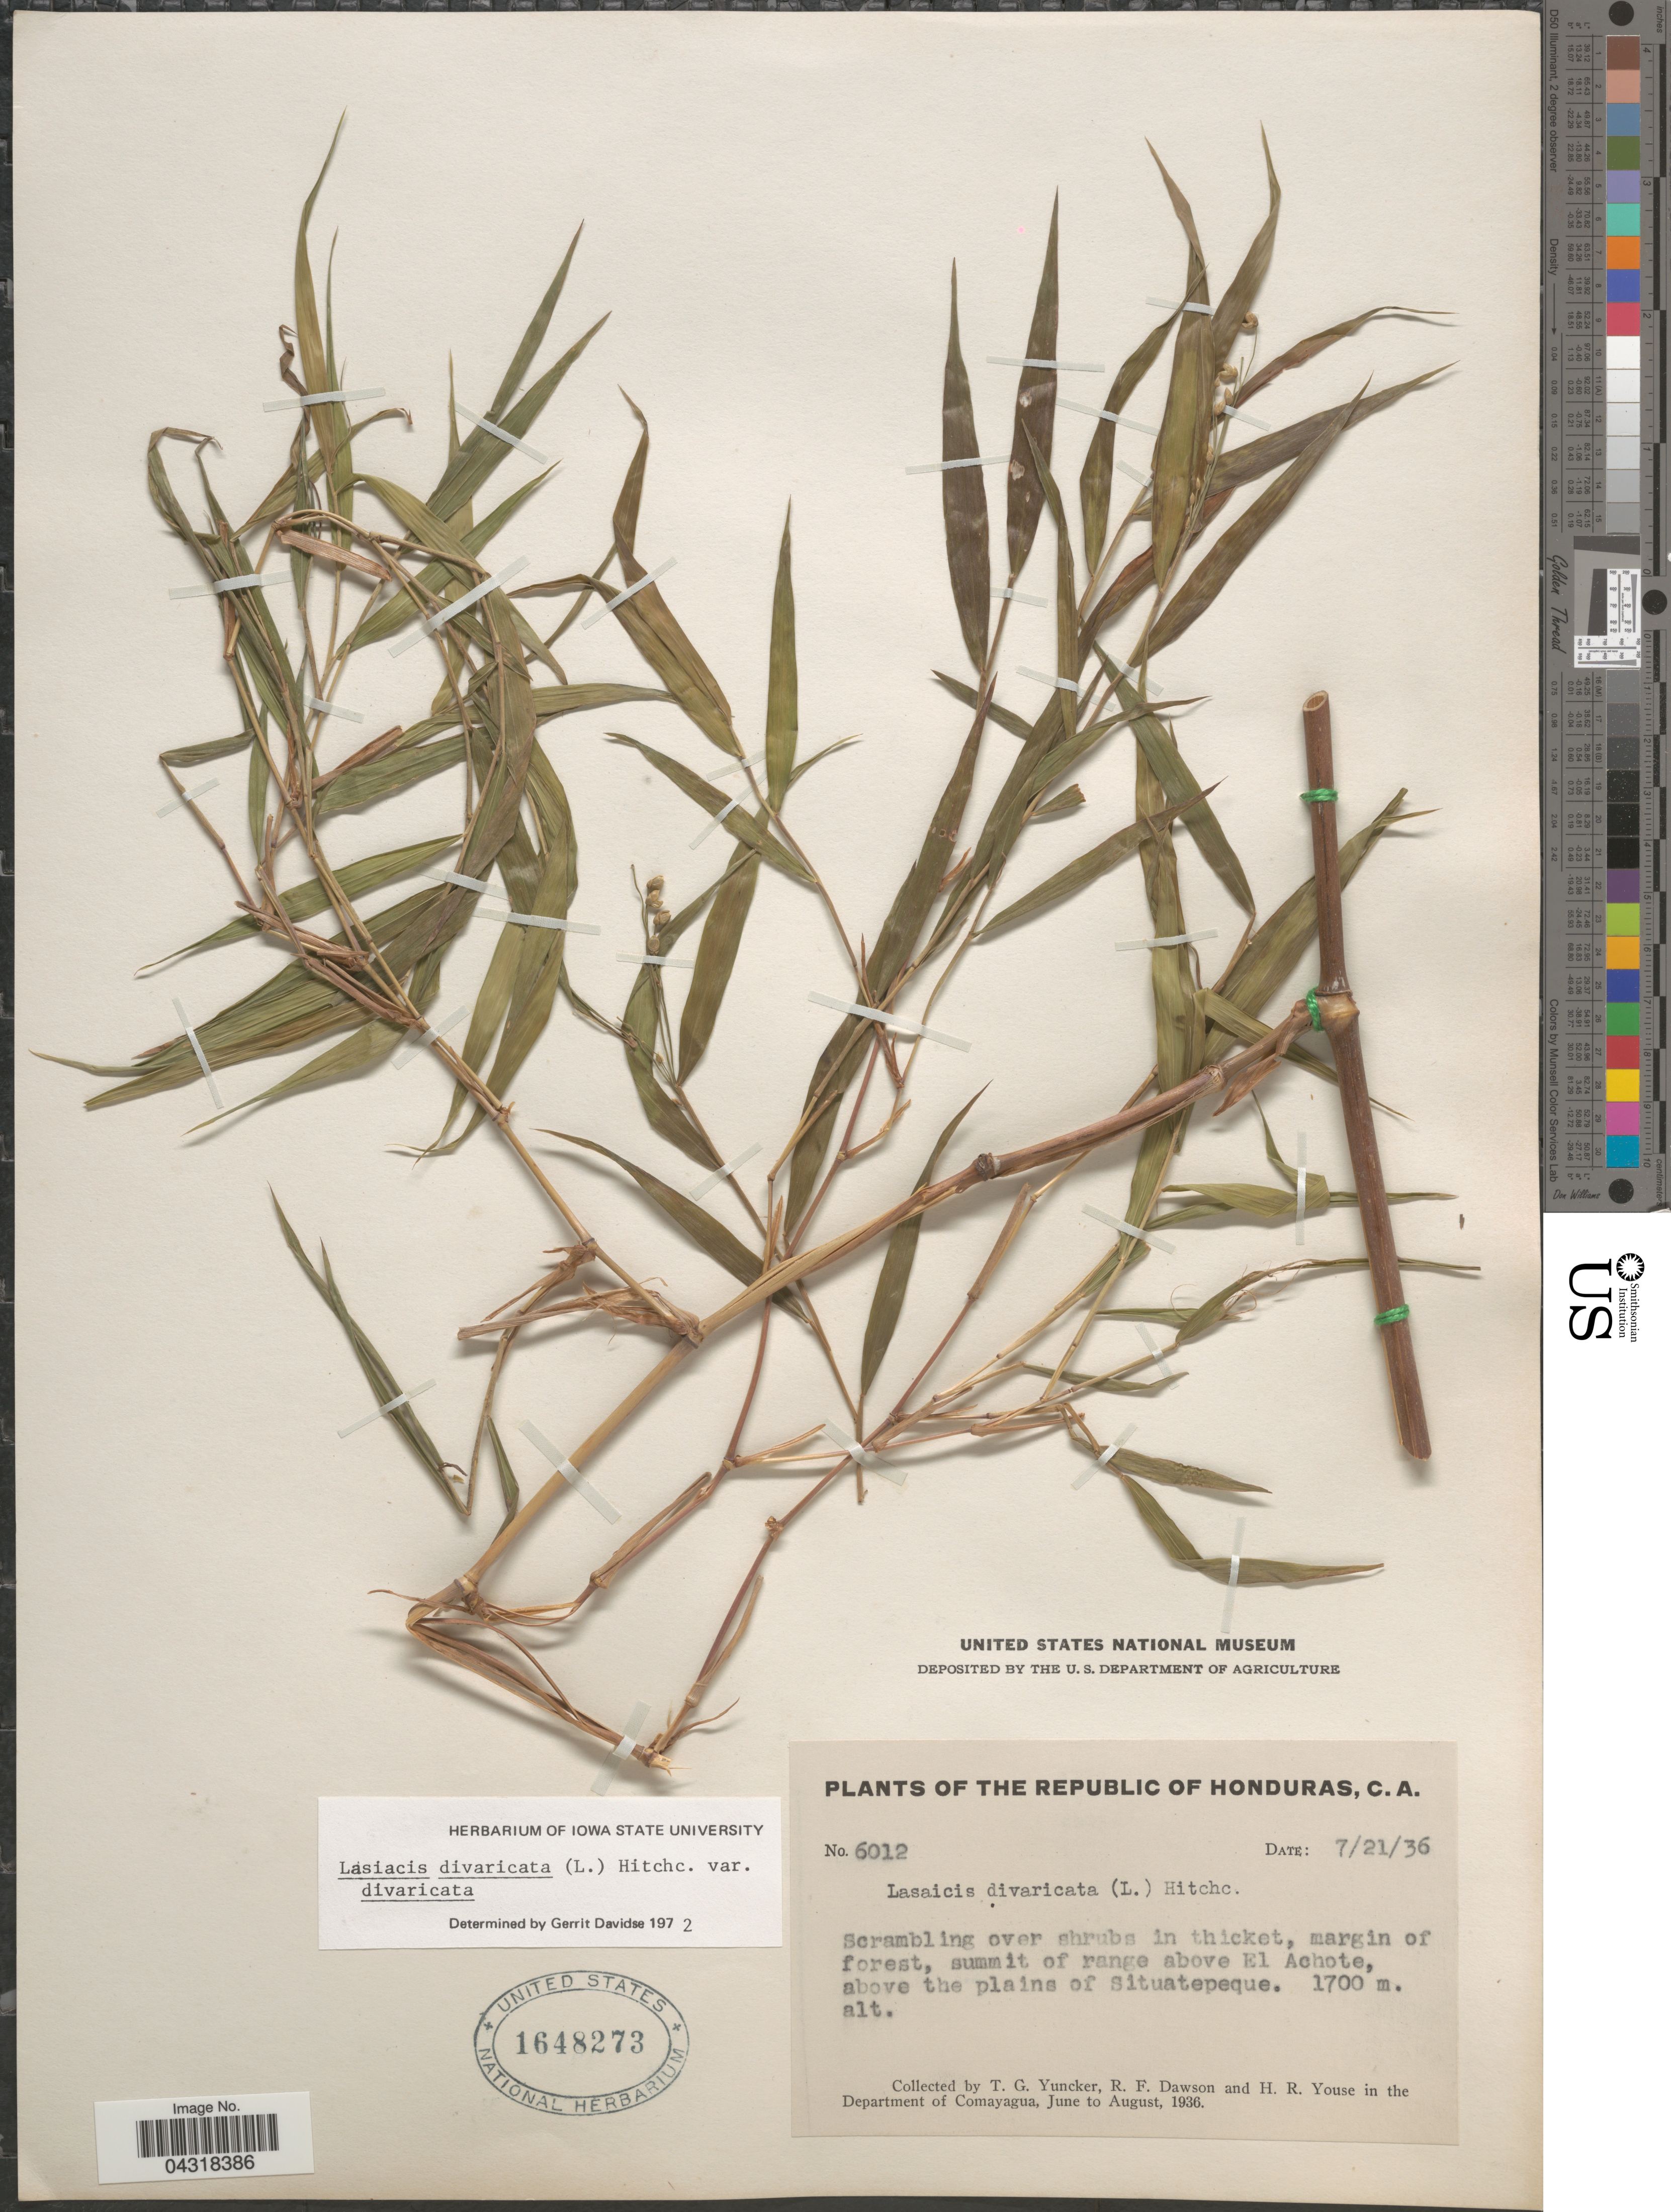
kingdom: Plantae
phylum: Tracheophyta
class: Liliopsida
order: Poales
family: Poaceae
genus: Lasiacis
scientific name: Lasiacis divaricata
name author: (L.) Hitchc.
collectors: T. G. Yuncker, R. F. Dawson & H. Youse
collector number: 6012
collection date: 1936-07-21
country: Honduras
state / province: Comayagua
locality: The Republic of Honduras, C.A. Margin of forest, summit of range above El Achote, above the plains of Situatepeque. In the Department of Comayagua.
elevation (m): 1700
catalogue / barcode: US 1648273